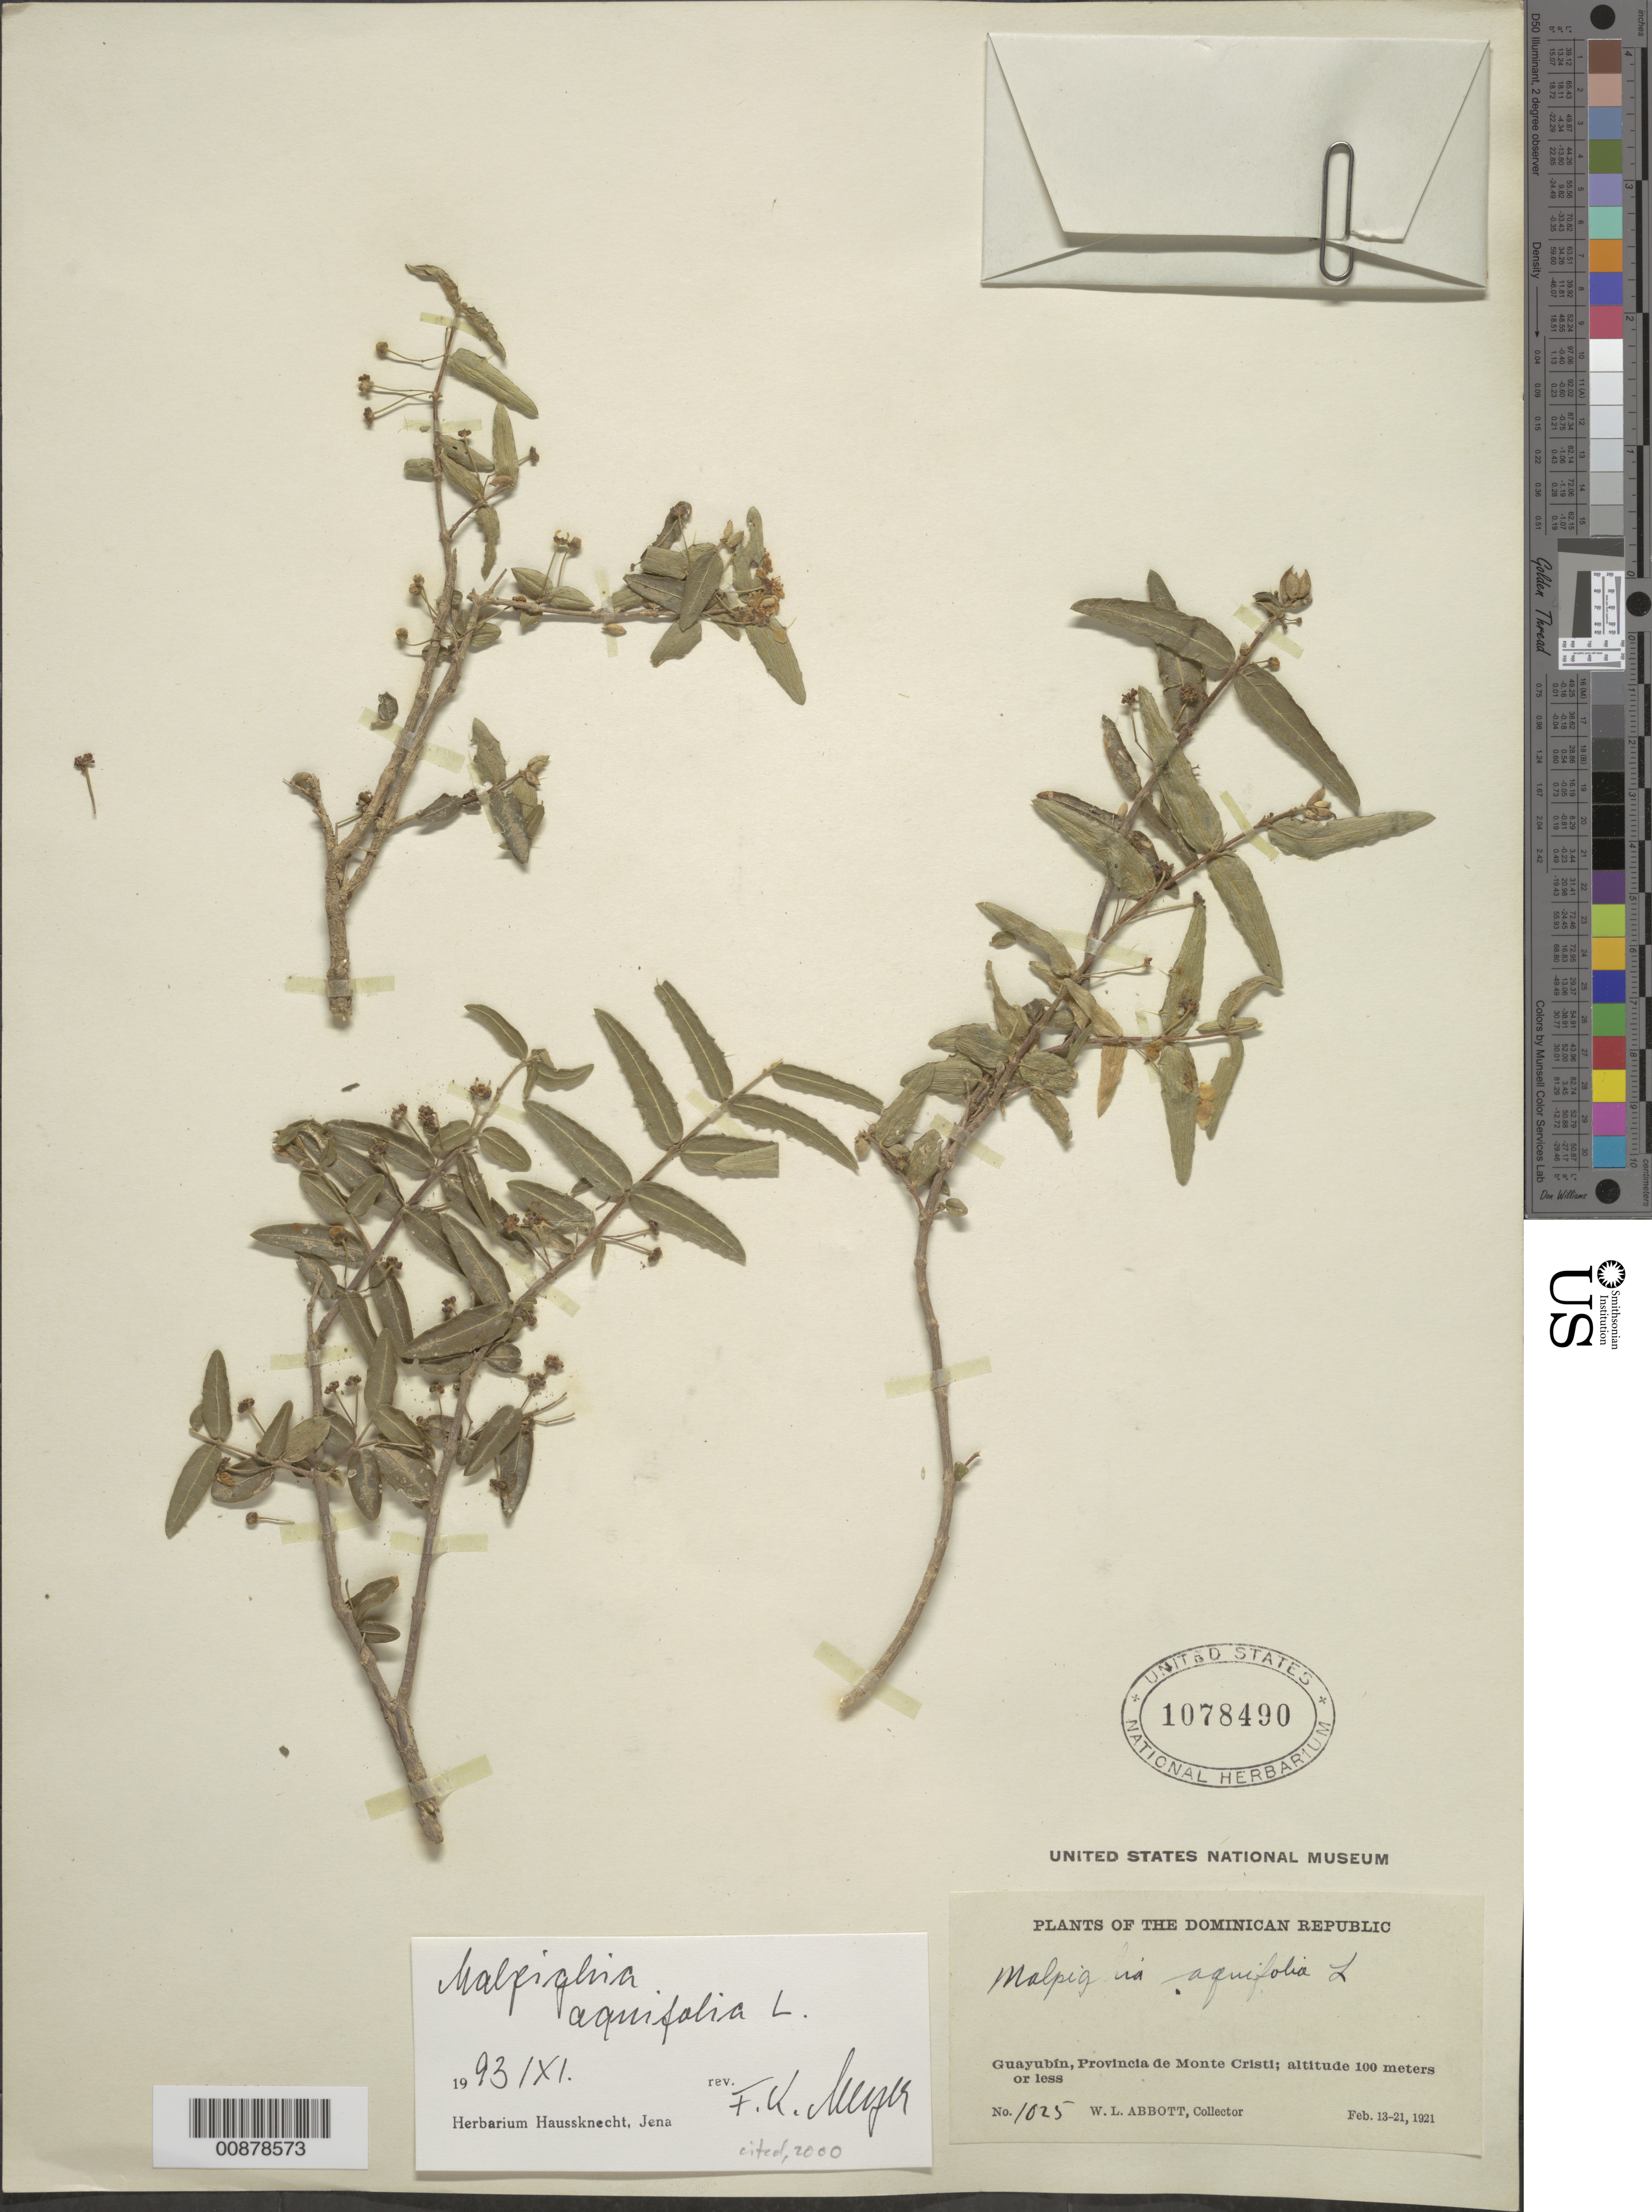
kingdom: Plantae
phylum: Tracheophyta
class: Magnoliopsida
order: Malpighiales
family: Malpighiaceae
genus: Malpighia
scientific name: Malpighia aquifolia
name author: L.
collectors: W. L. Abbott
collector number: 1025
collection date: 1921-02-13/1921-02-21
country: Dominican Republic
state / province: Monte Cristi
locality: Guayubín.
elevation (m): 100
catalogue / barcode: US 1078490